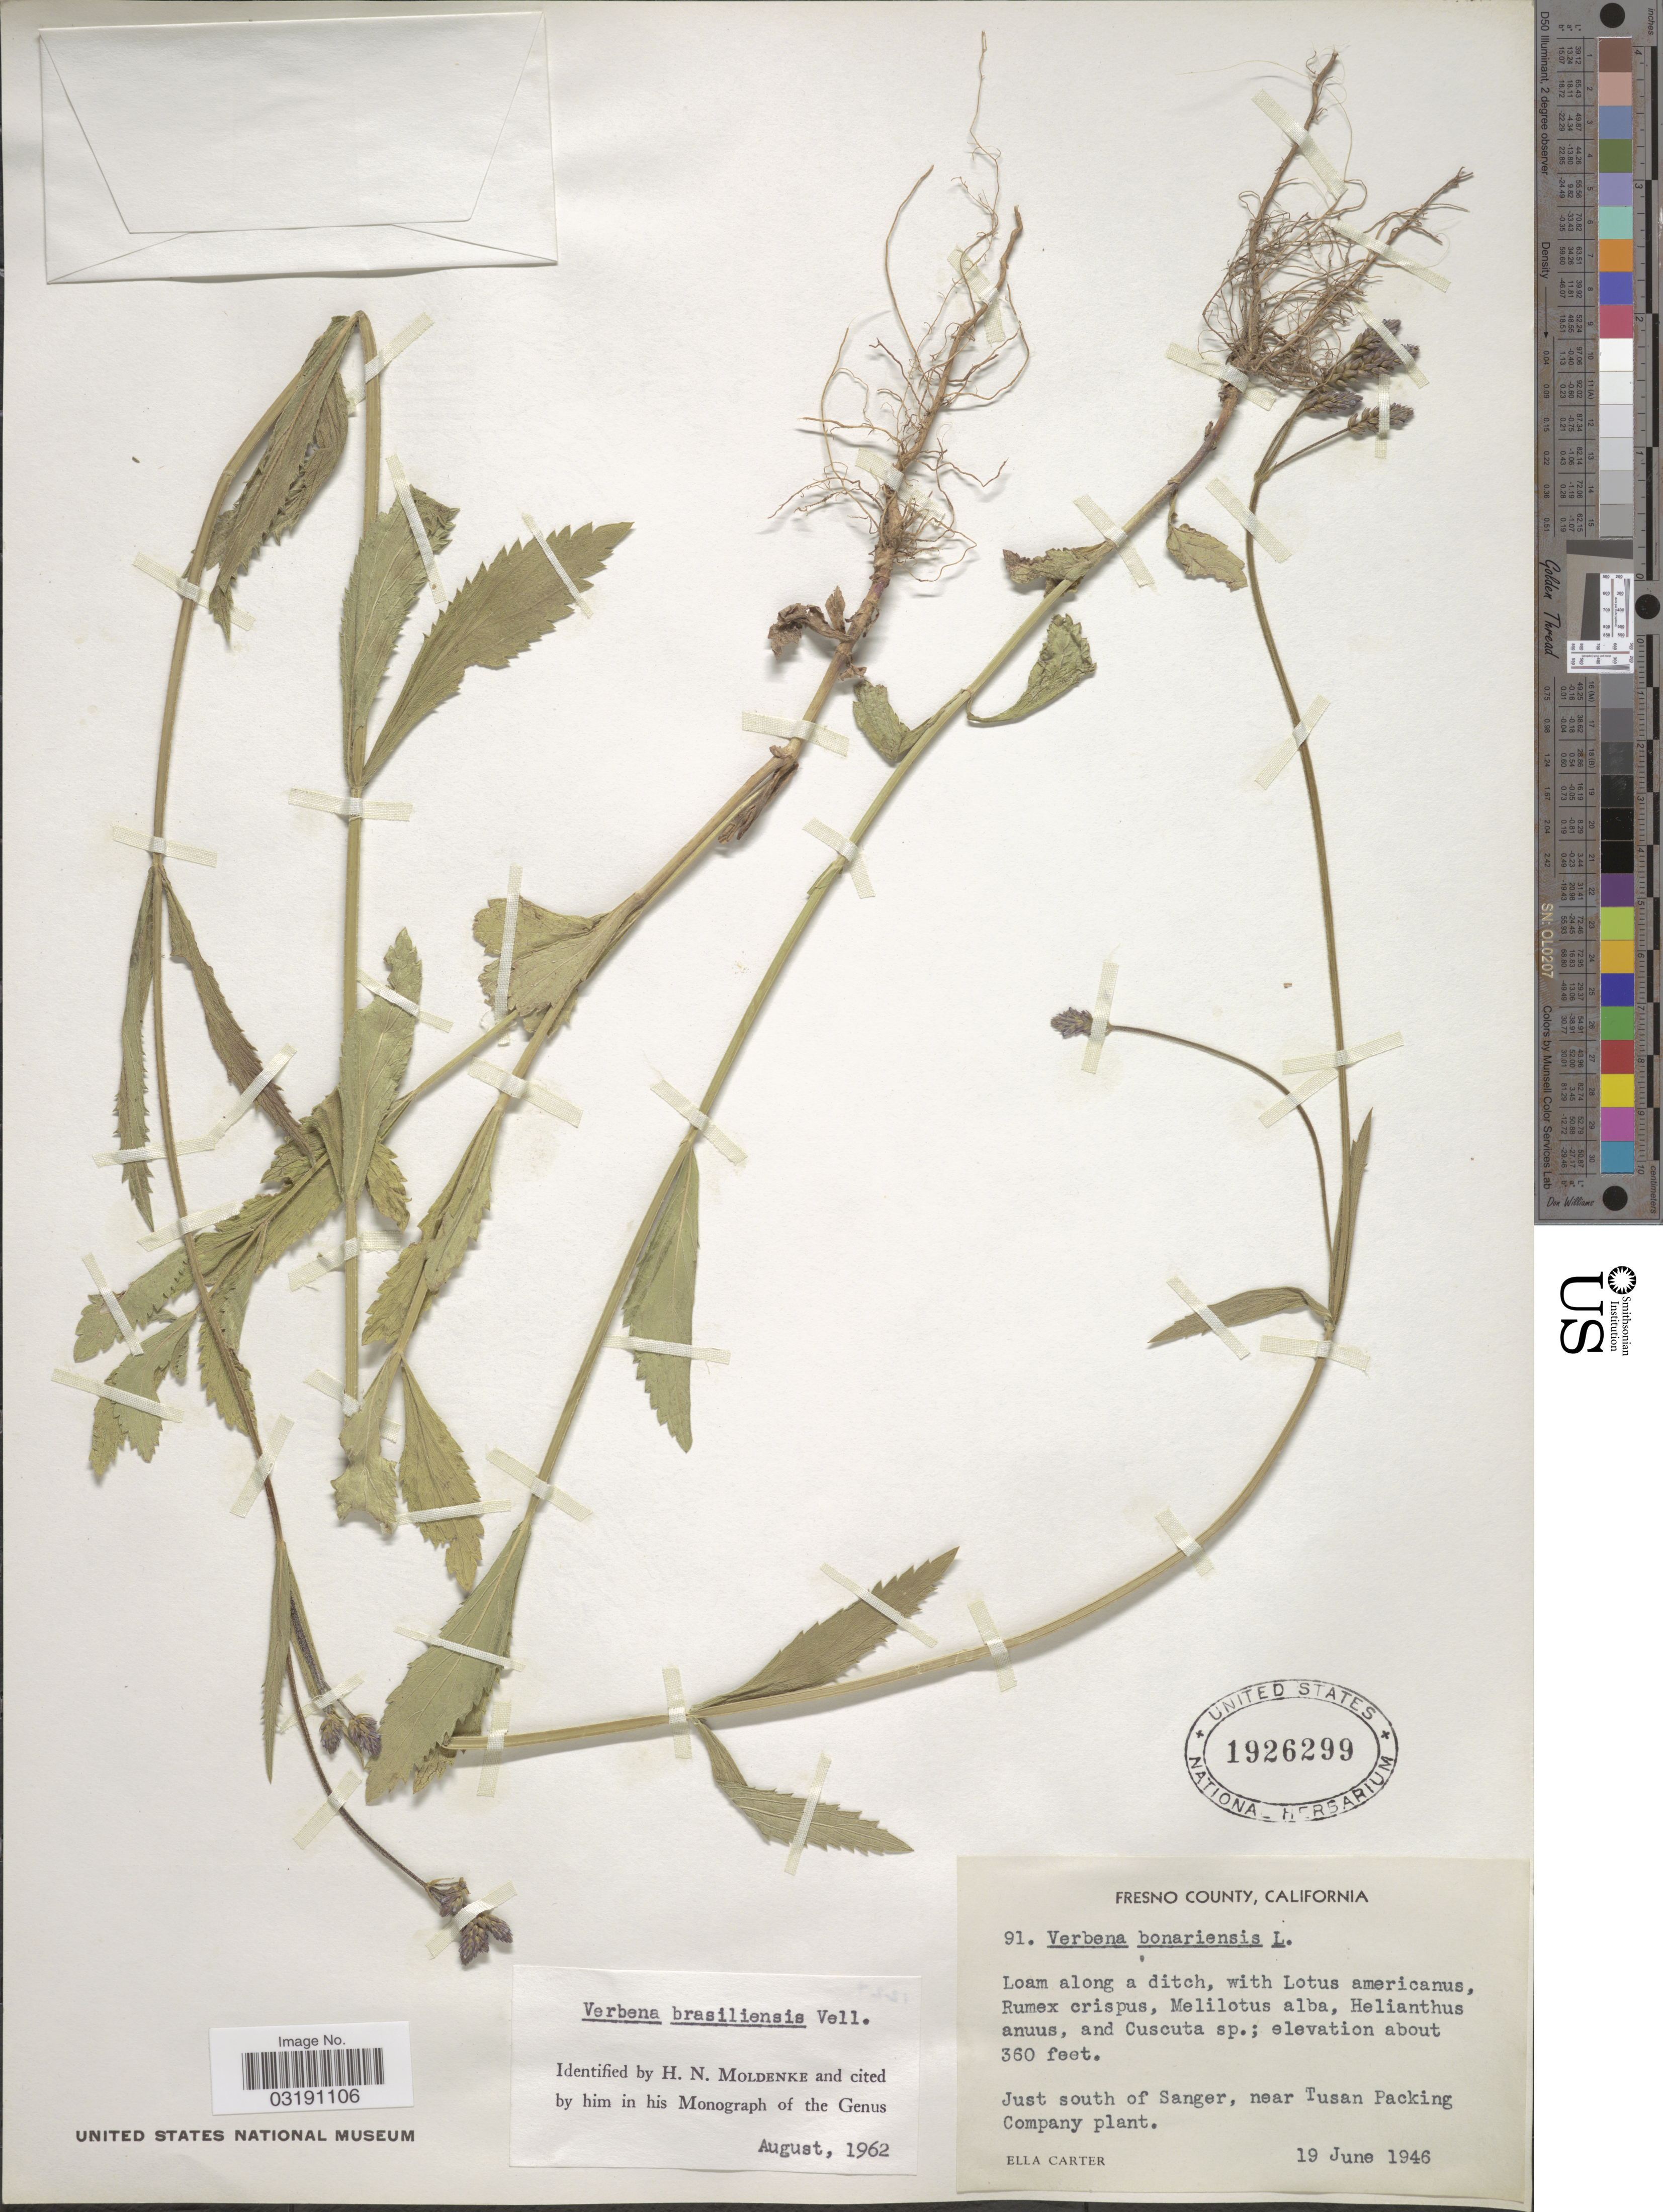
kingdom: Plantae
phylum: Tracheophyta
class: Magnoliopsida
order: Lamiales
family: Verbenaceae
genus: Verbena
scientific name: Verbena brasiliensis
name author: Vell.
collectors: E. Carter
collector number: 91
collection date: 1946-06-19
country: United States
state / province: California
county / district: Fresno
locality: Fresno County. Just south of Sanger, near Tusan Packing Company plant.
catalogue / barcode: US 1926299